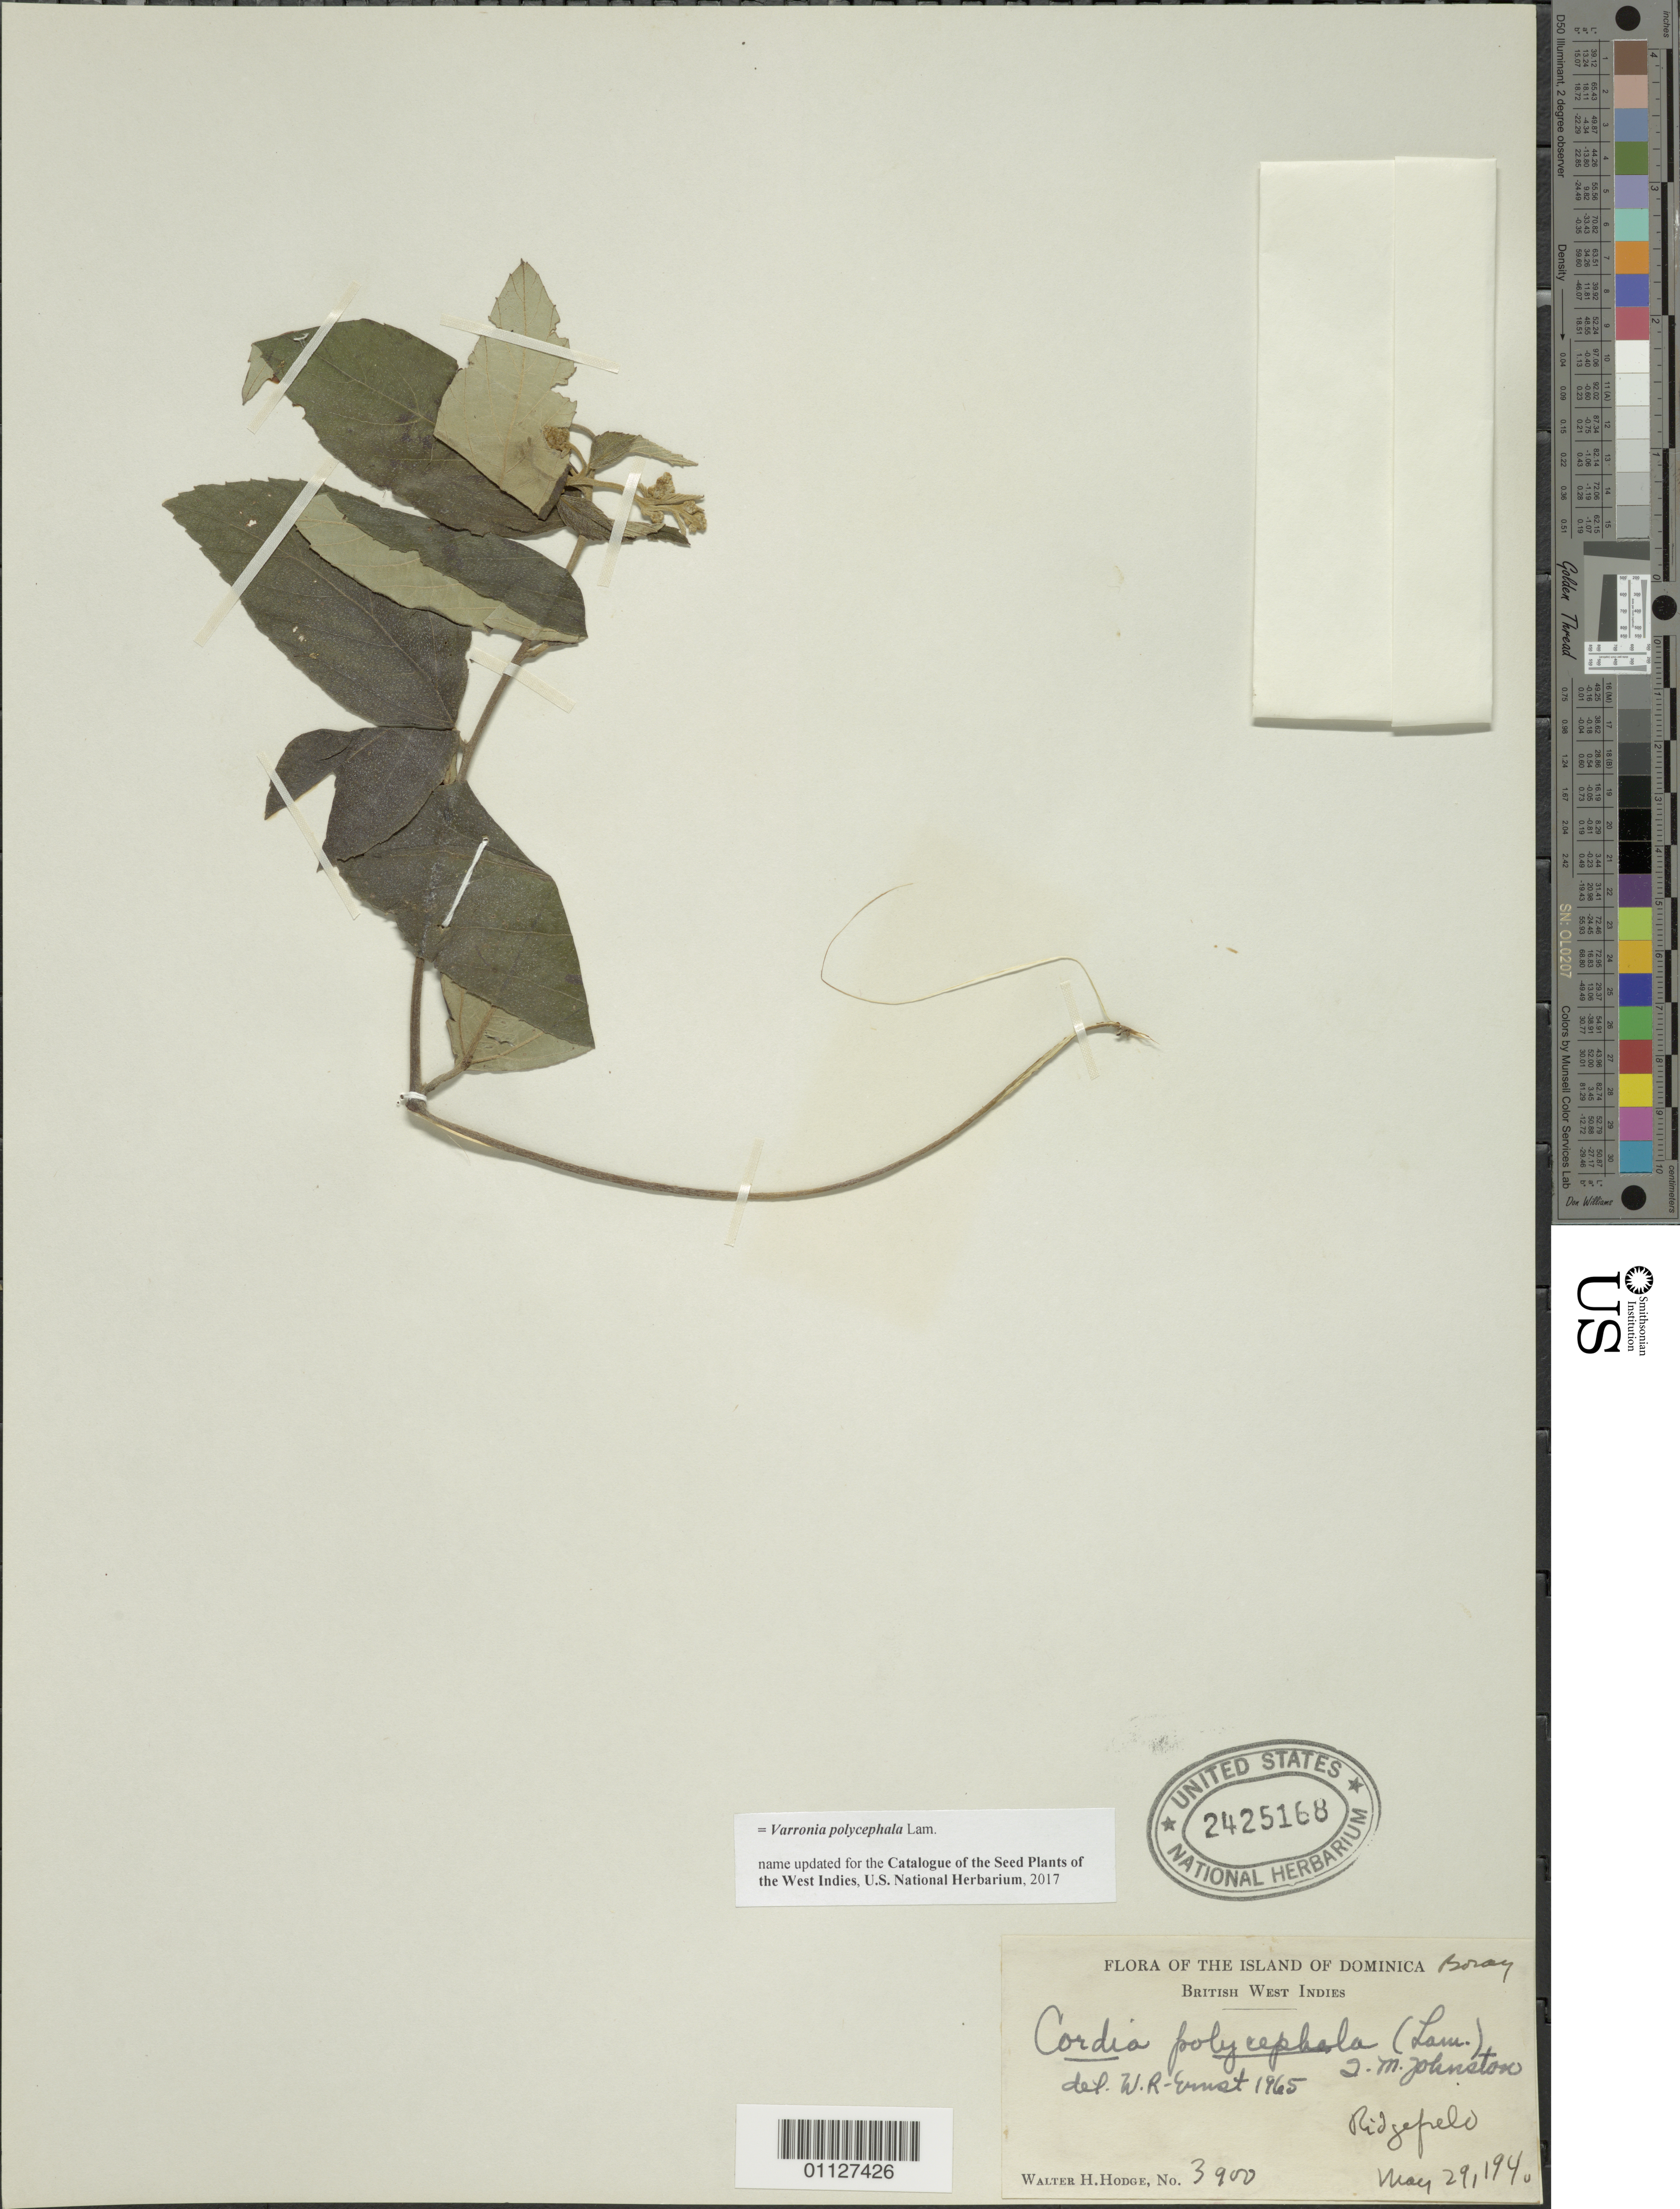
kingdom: Plantae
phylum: Tracheophyta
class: Magnoliopsida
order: Boraginales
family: Cordiaceae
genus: Varronia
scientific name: Varronia polycephala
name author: Lam.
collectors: W. Hodge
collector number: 3900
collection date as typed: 29 May 1940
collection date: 1940-05-29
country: Dominica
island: Dominica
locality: Ridgefield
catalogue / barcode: US 2425168